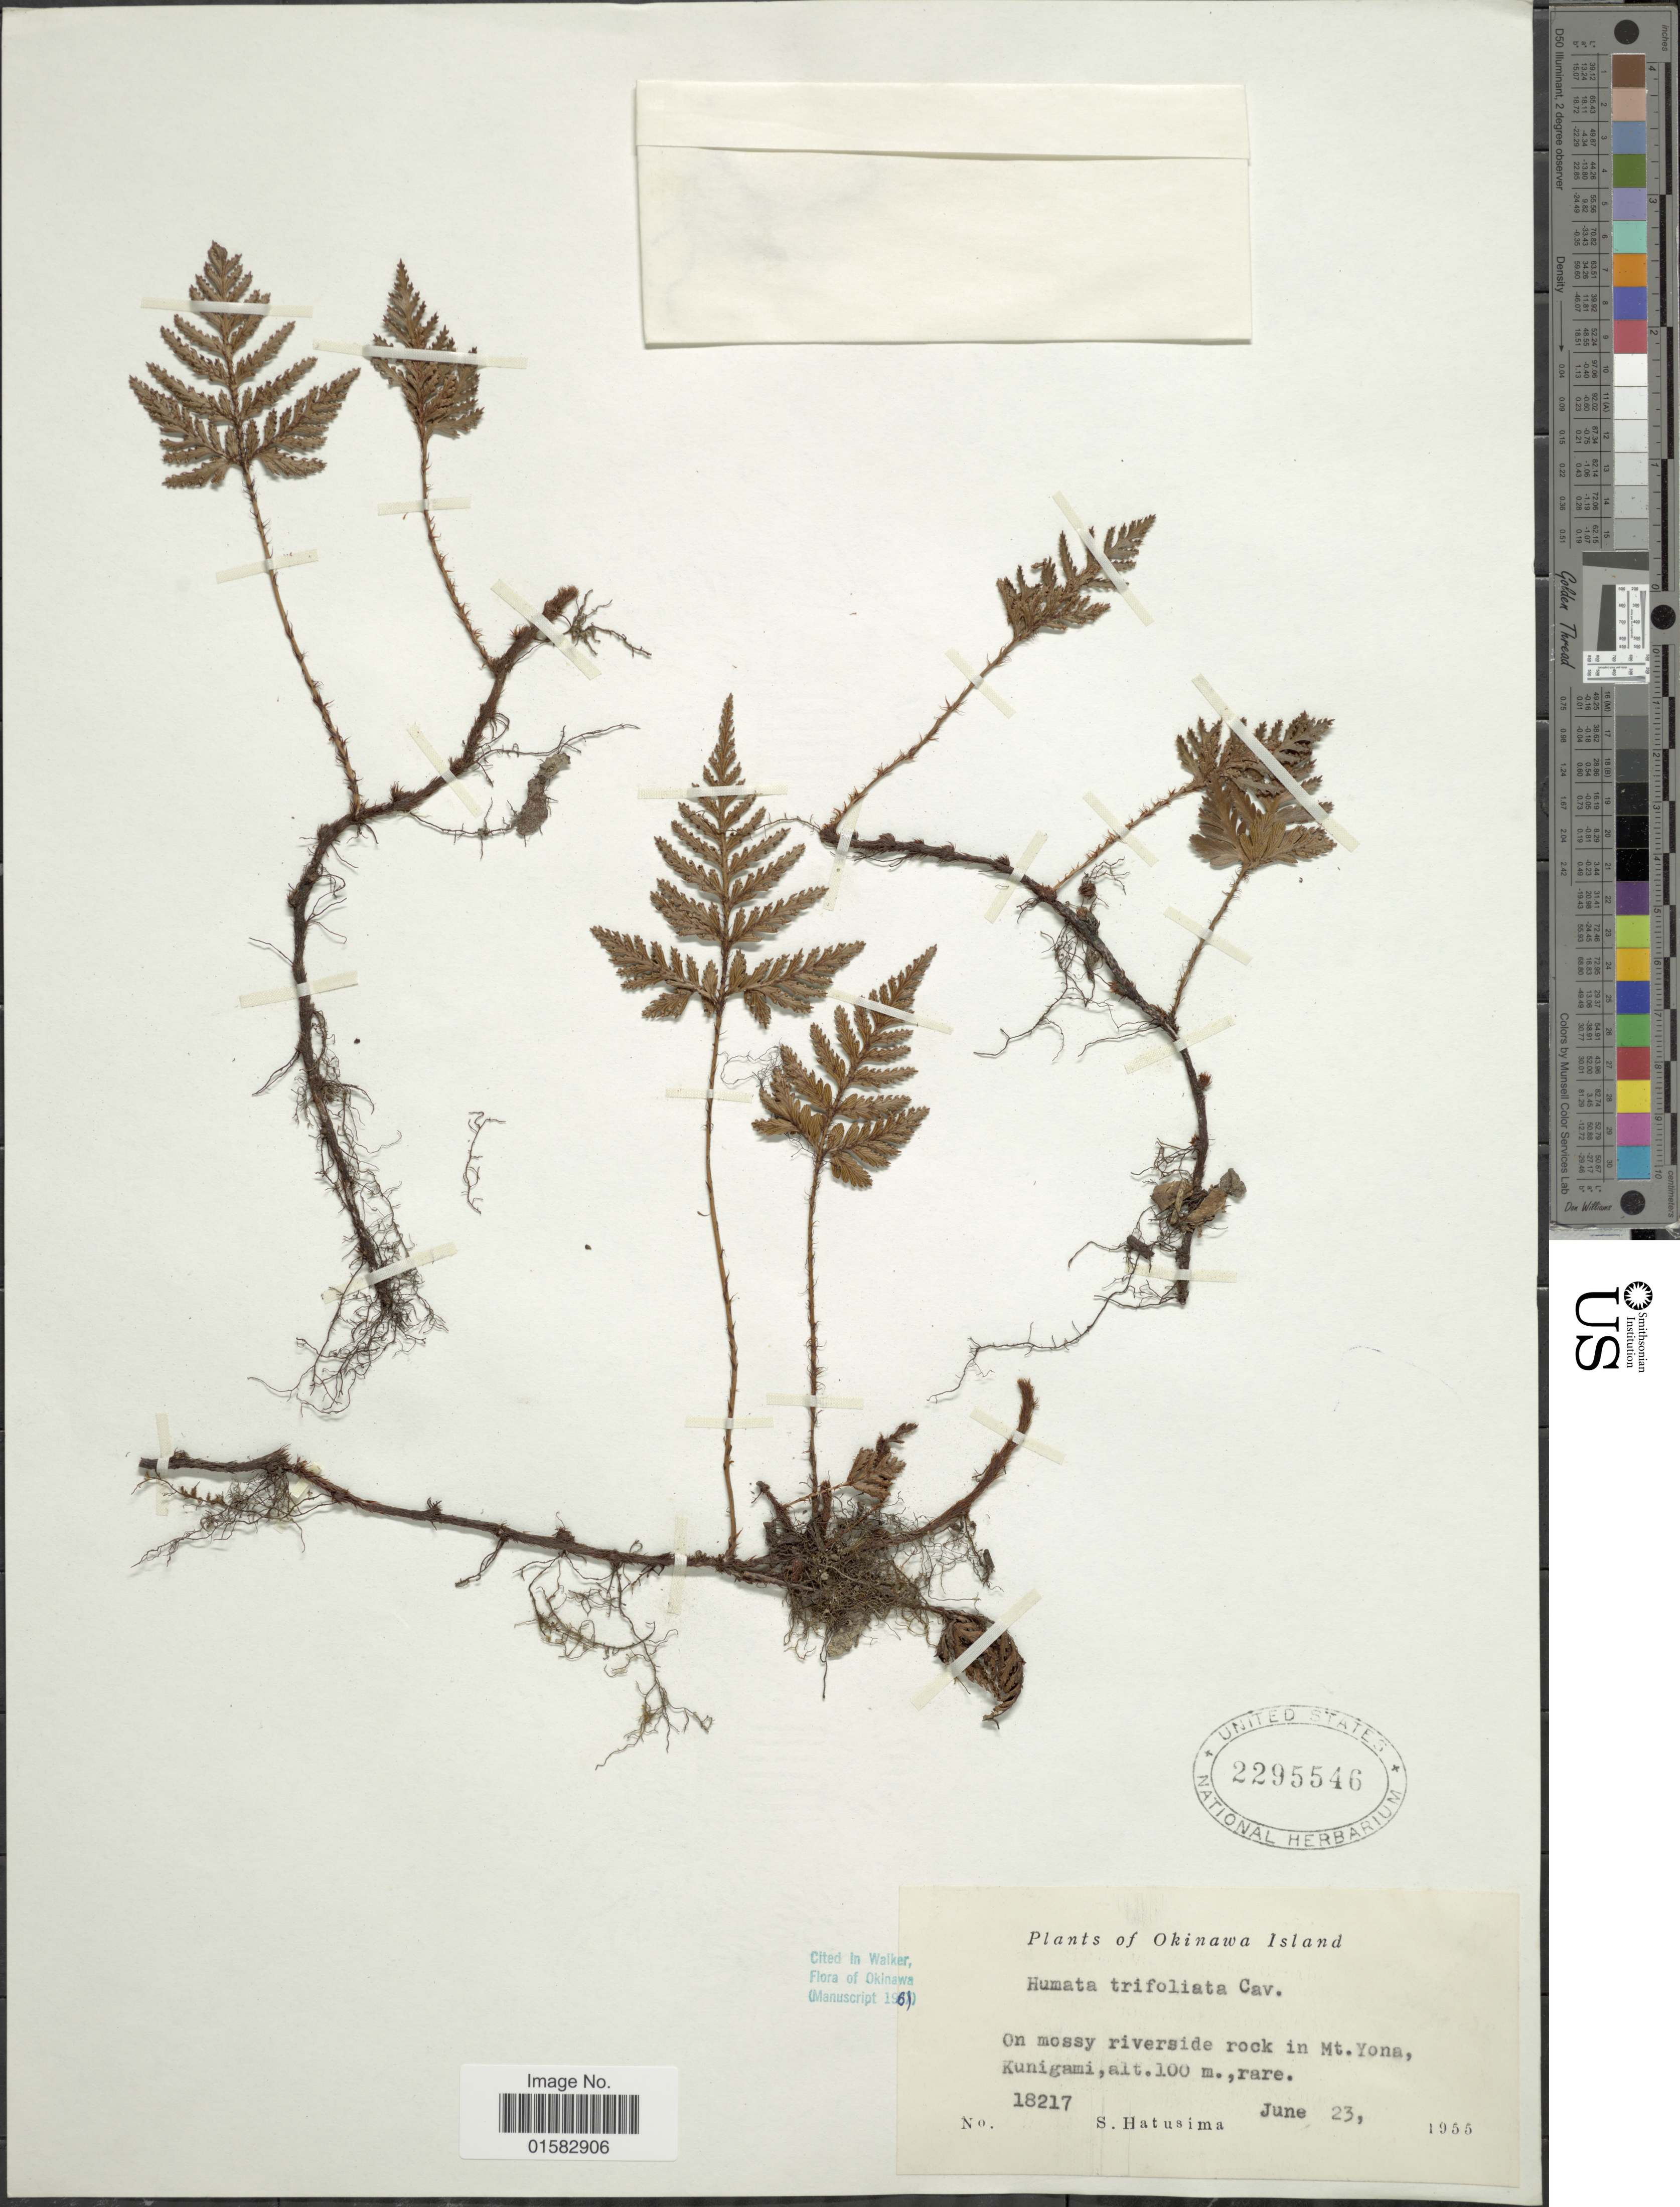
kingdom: Plantae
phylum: Tracheophyta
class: Polypodiopsida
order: Polypodiales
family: Davalliaceae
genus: Davallia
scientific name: Davallia repens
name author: (L. f.) Kuhn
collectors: S. Hatusima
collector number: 18217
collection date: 1955-06-23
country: Japan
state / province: Okinawa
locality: Mt. Yona, Kunigami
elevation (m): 100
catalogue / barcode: US 2295546